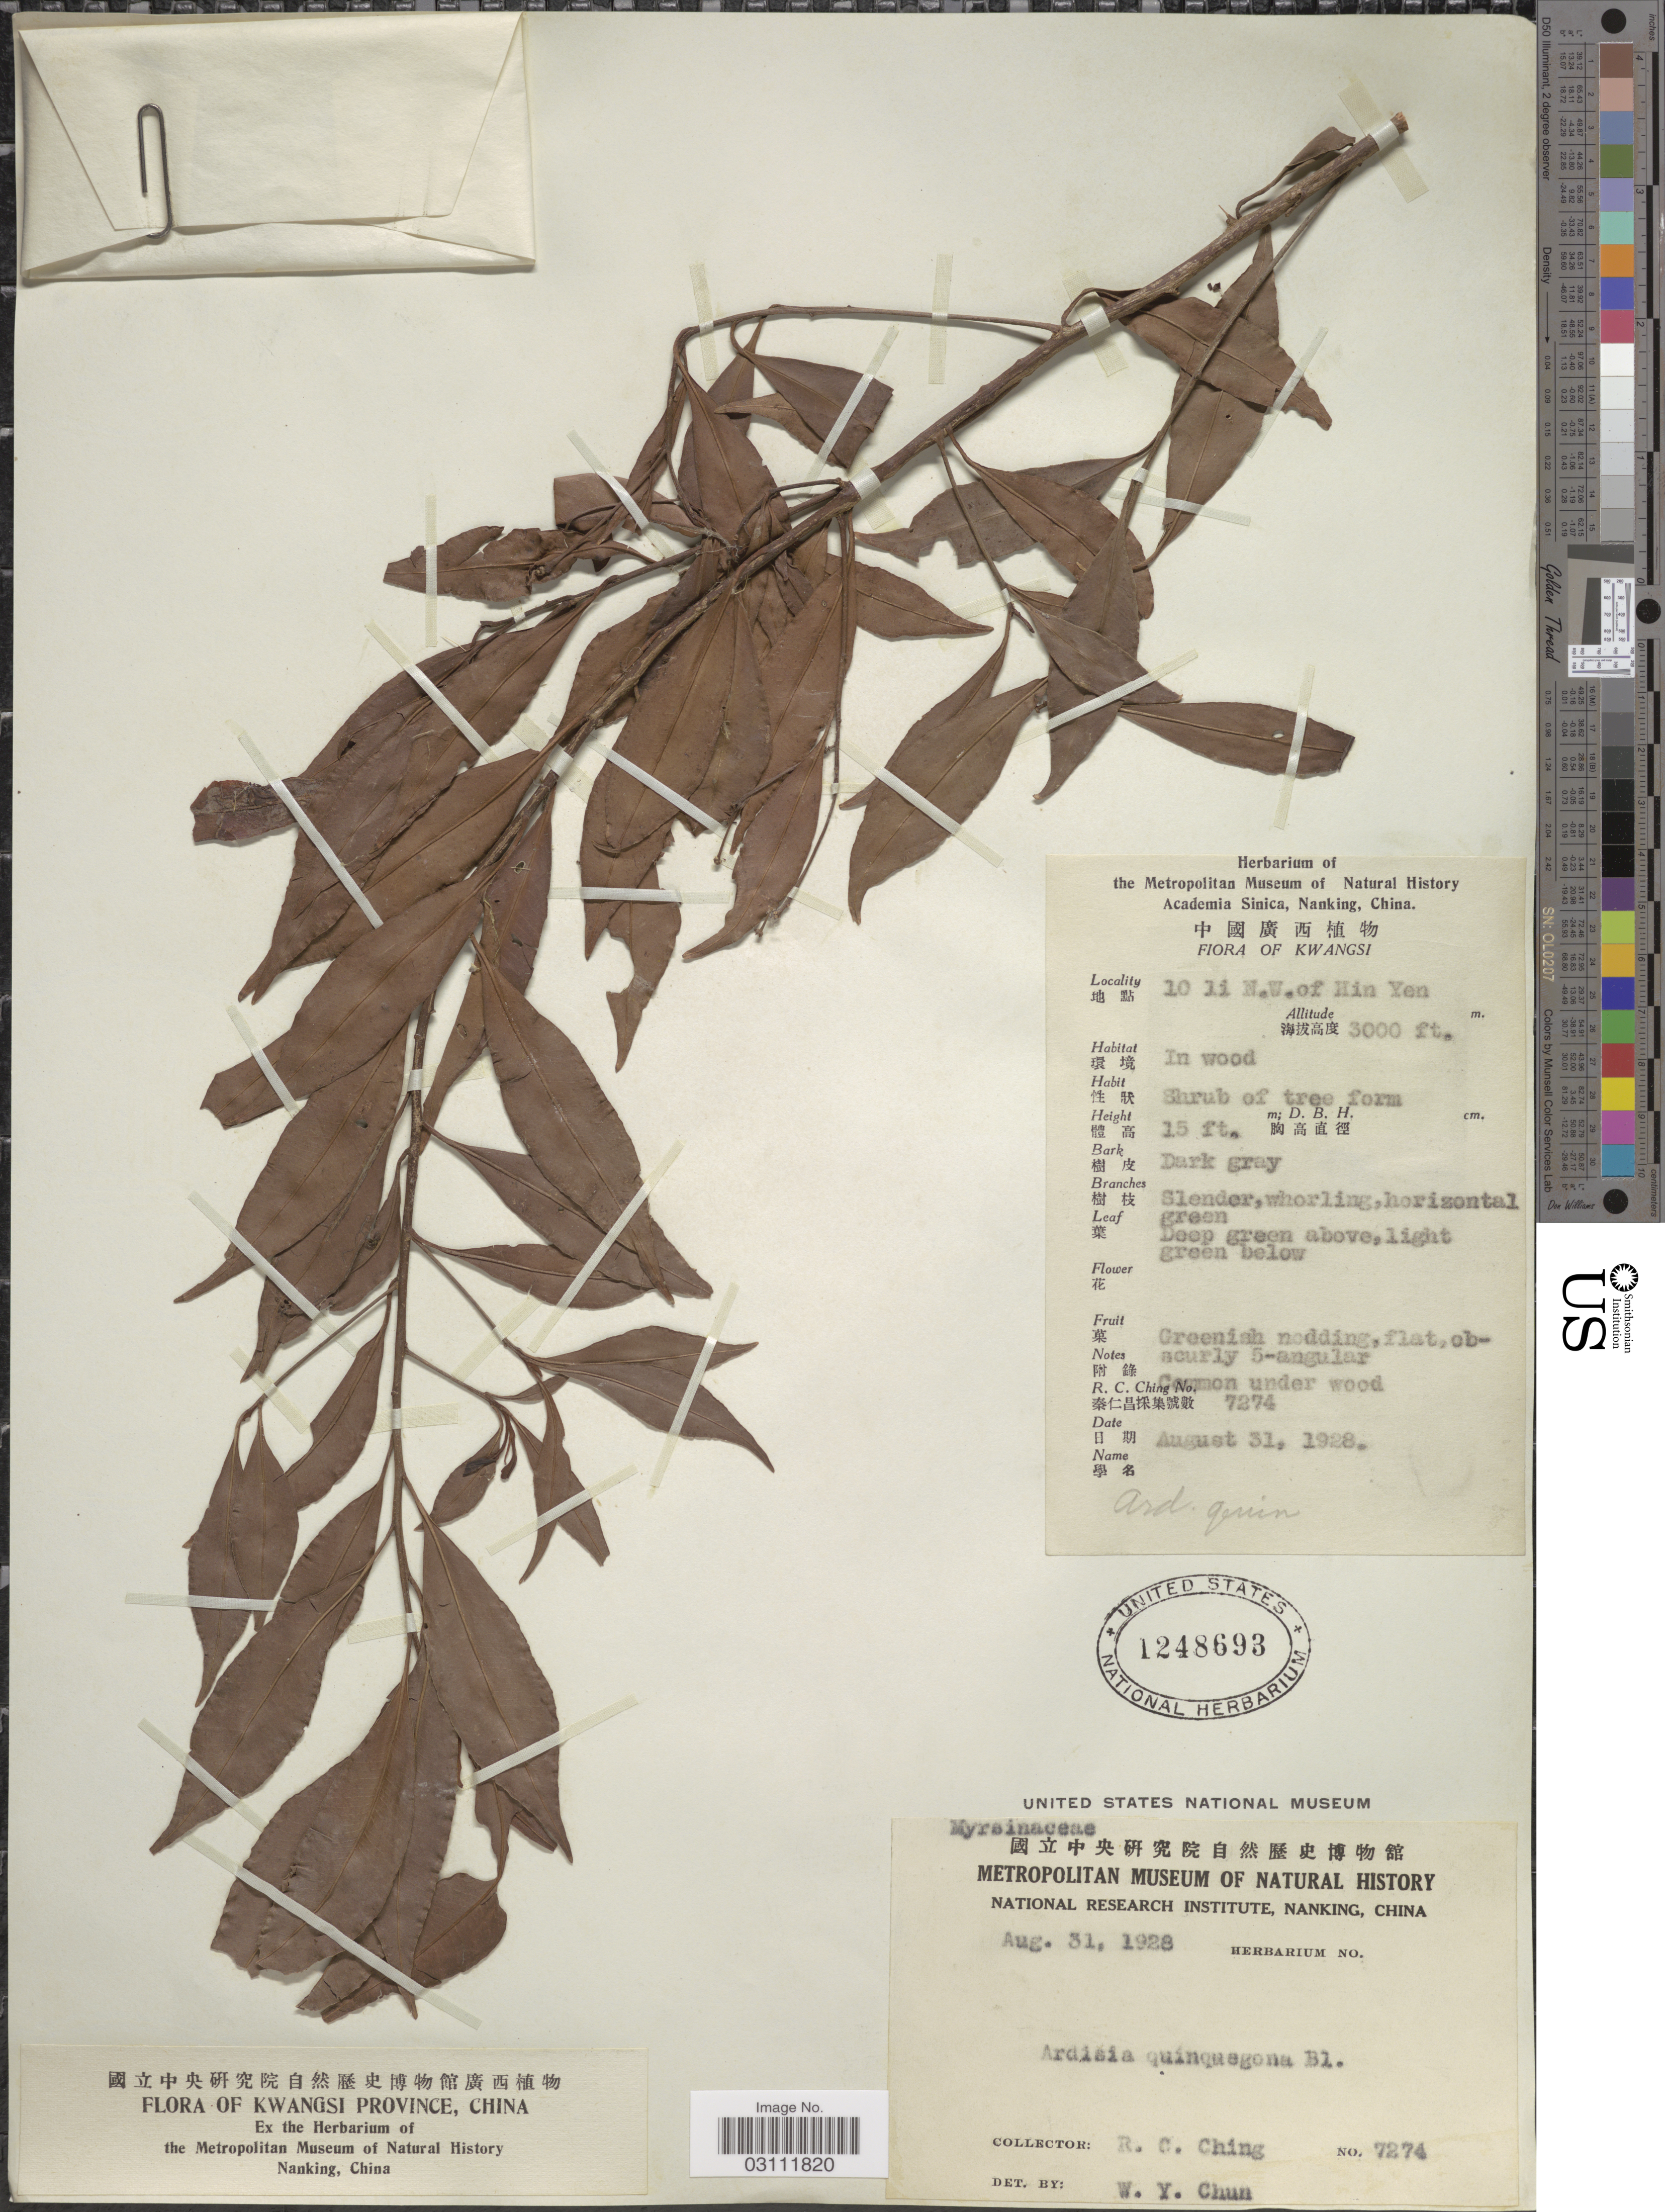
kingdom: Plantae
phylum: Tracheophyta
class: Magnoliopsida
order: Ericales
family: Primulaceae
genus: Ardisia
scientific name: Ardisia quinquegona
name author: Blume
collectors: R. C. Ching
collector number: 7274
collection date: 1928-08-31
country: China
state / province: Guangxi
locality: Kwangsi Province. 10 li N.W. of Hin Yen.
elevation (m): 914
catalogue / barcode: US 1248693